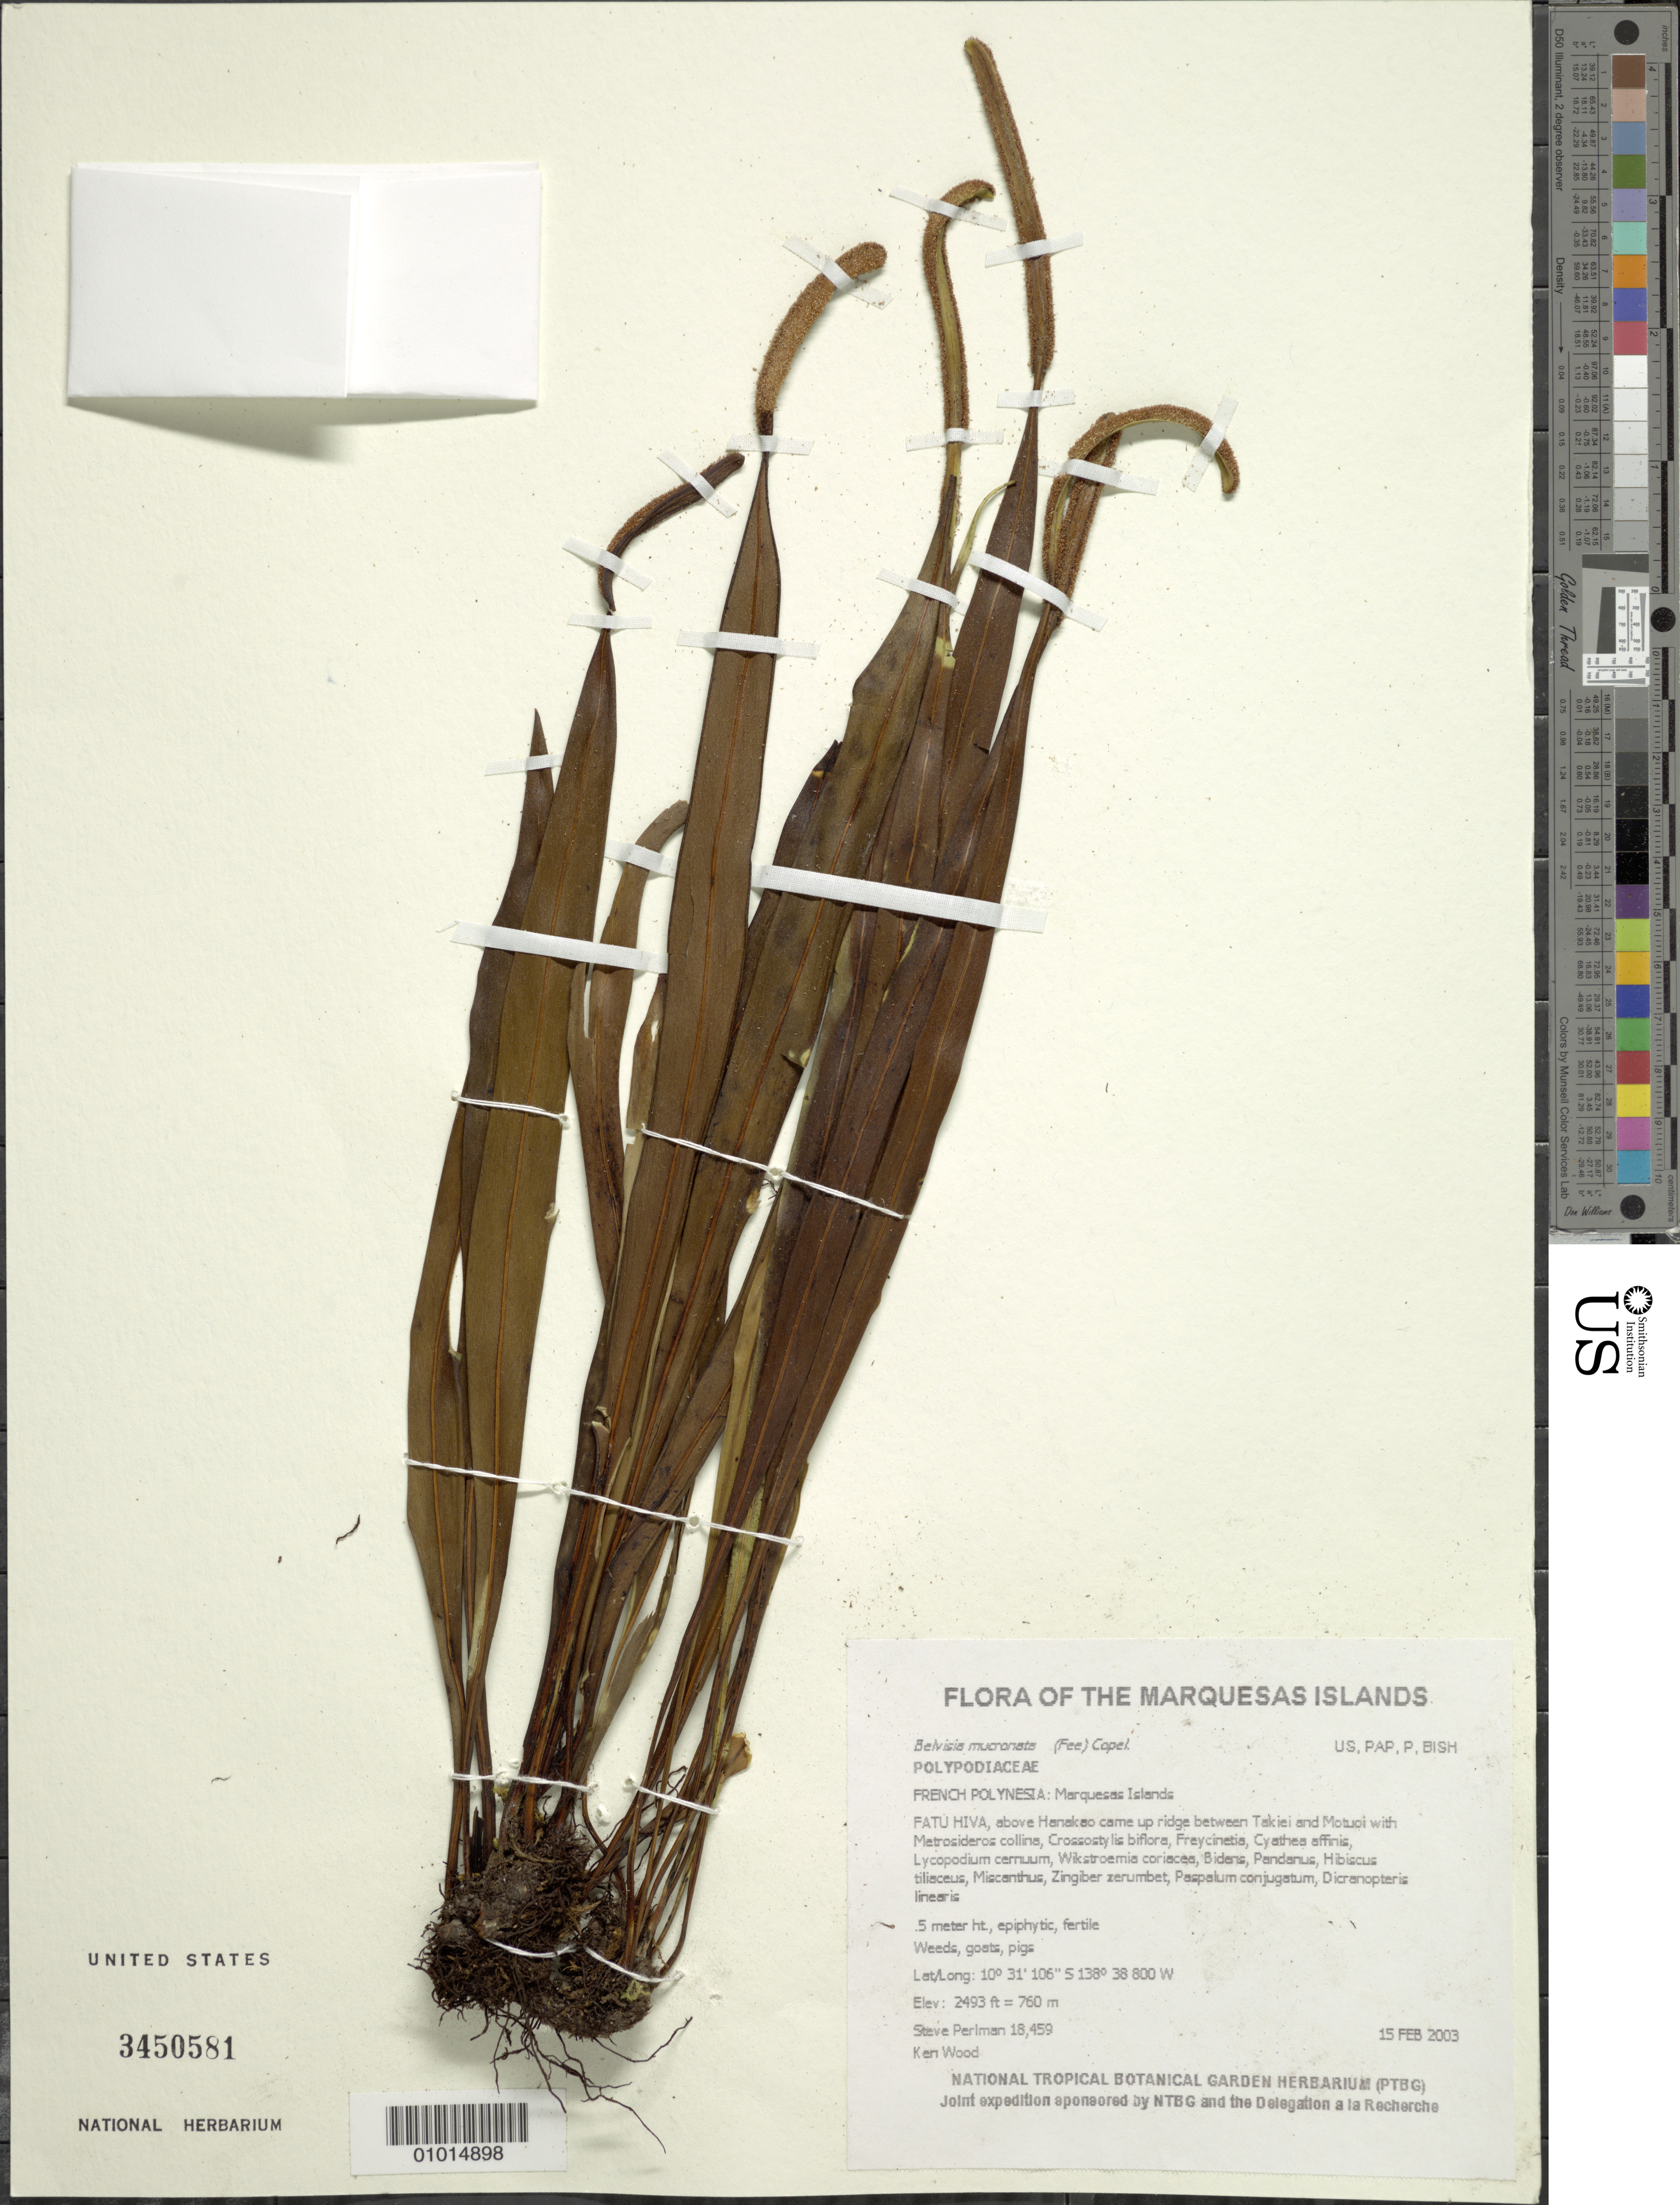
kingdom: Plantae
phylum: Tracheophyta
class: Polypodiopsida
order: Polypodiales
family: Polypodiaceae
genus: Lepisorus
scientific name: Lepisorus mucronatus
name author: (Fée) Li S. Wang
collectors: S. P. Perlman & K. R. Wood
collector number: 18459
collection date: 2003-02-15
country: French Polynesia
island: Fatu Hiva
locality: Above Hanakao came up ridge between Takiei and Motuoi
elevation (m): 760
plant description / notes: Weeds, goats, pigs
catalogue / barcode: US 3450581